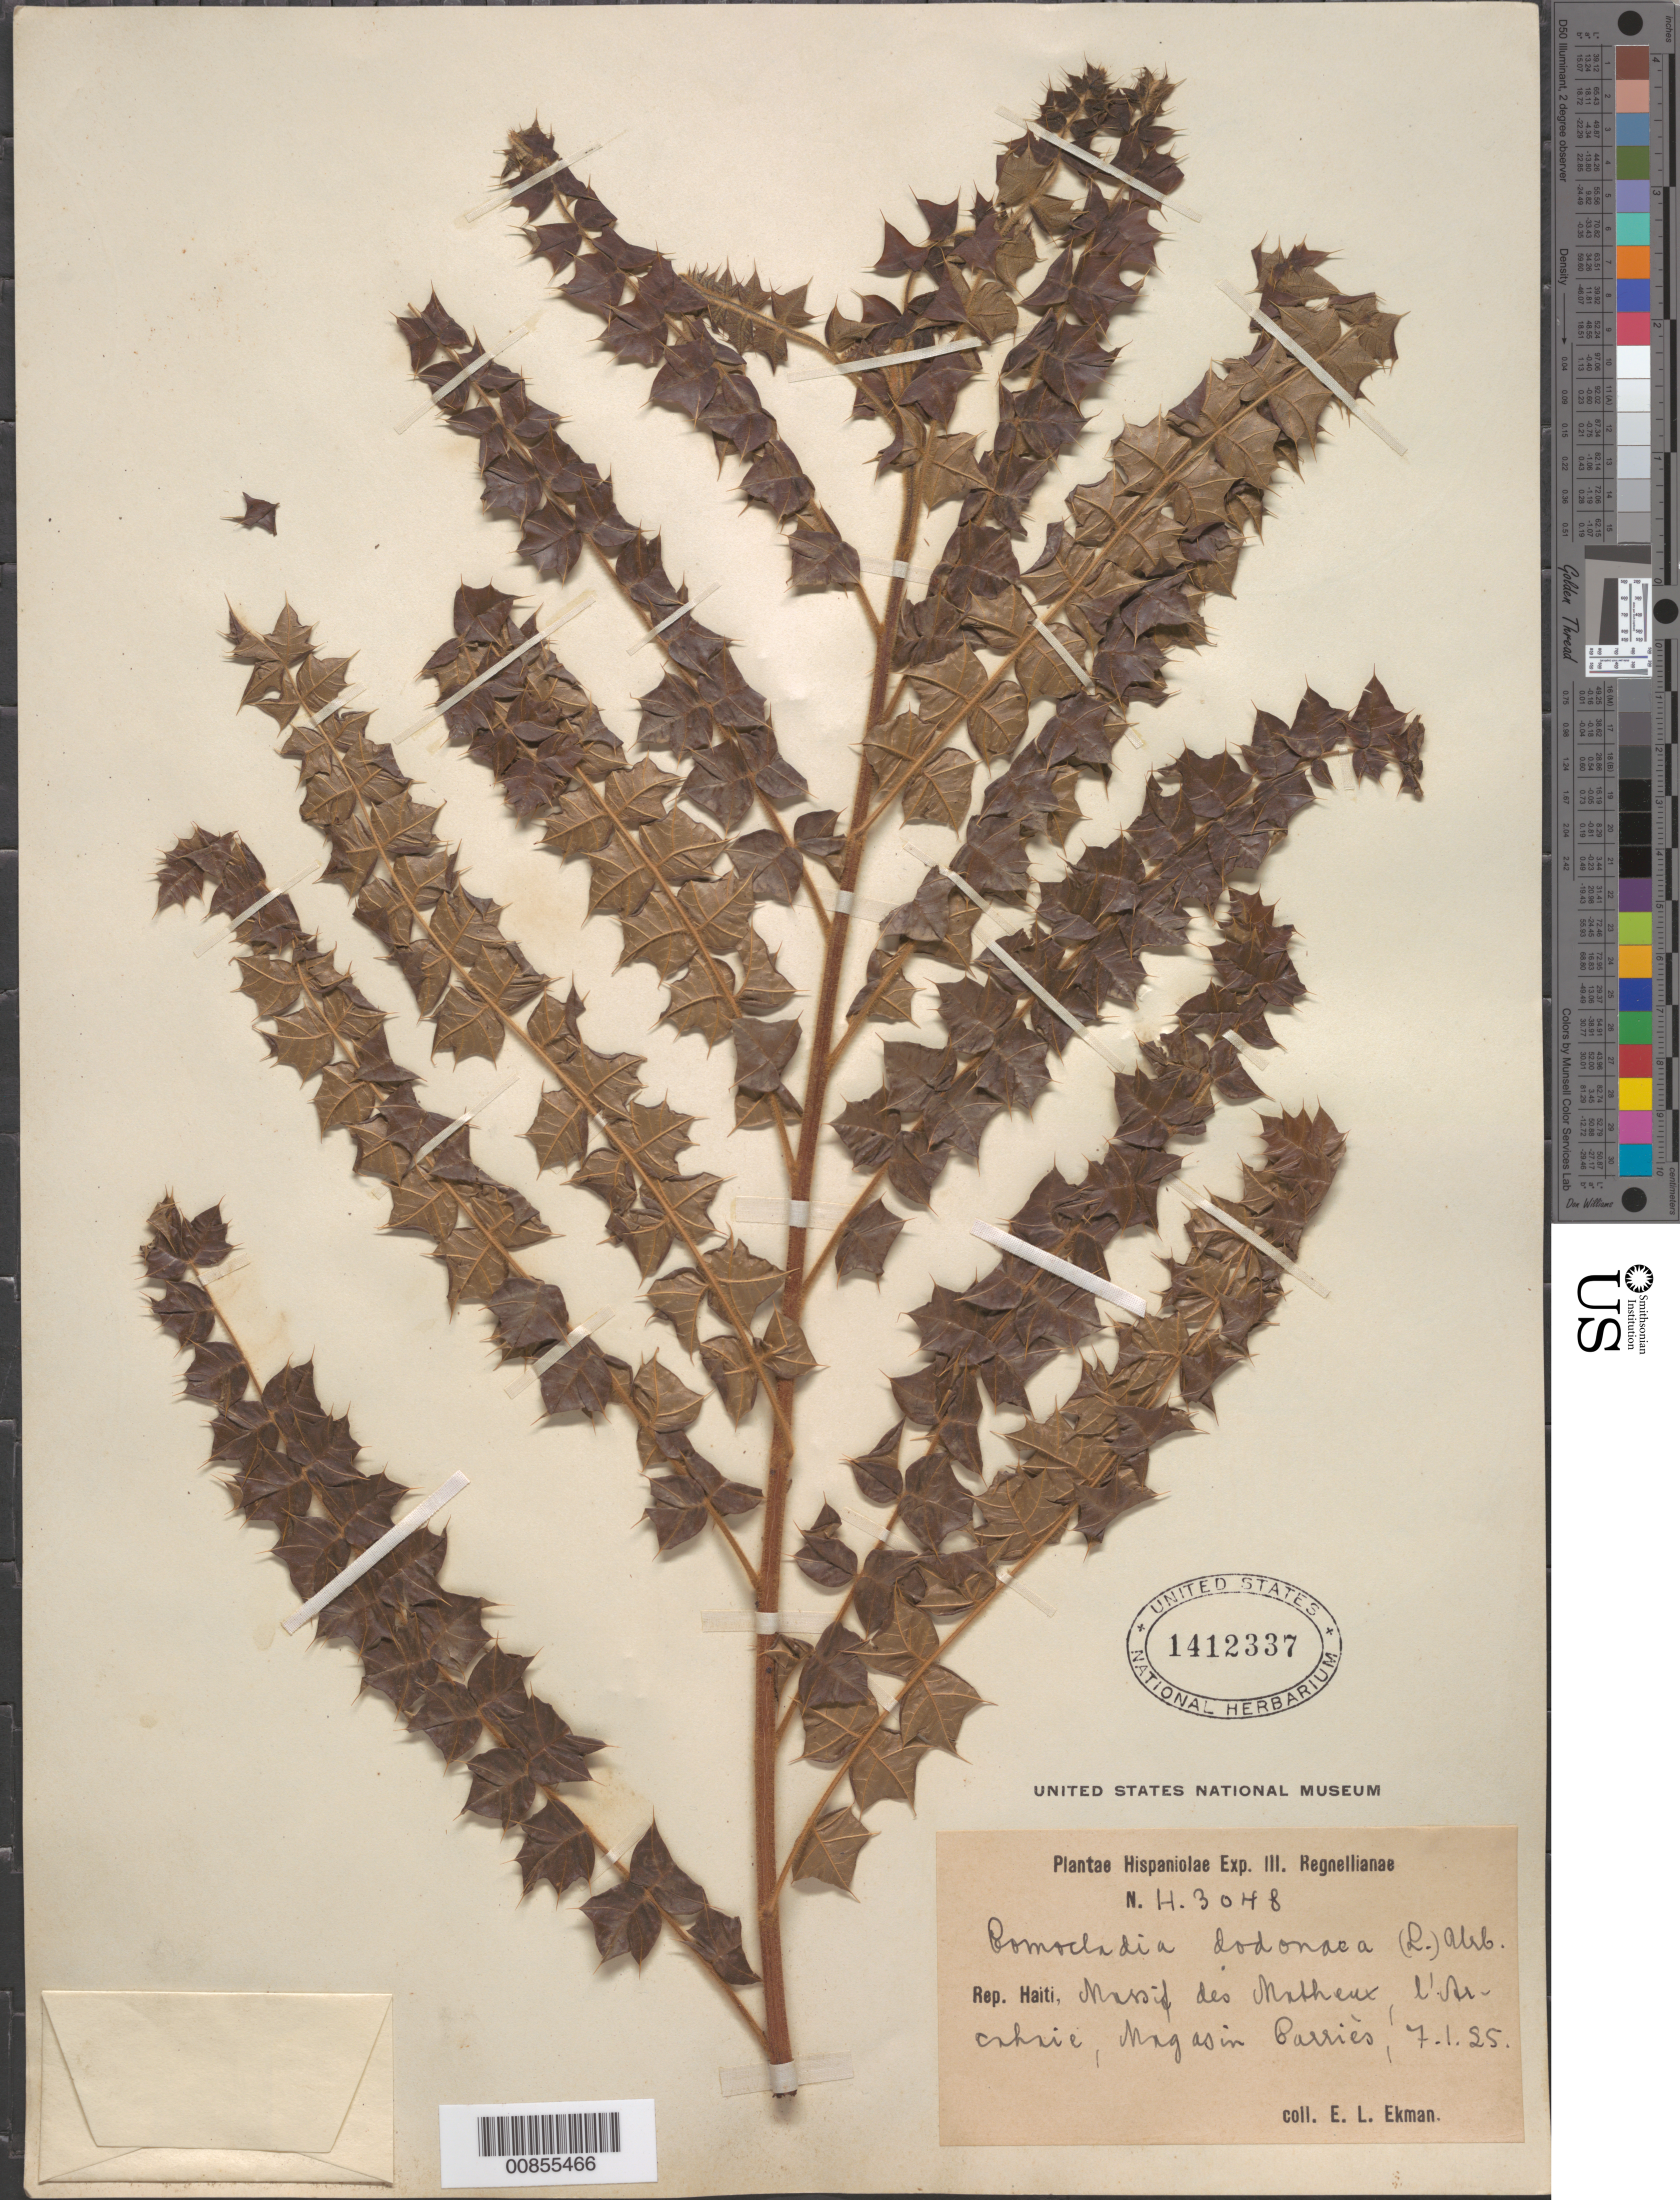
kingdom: Plantae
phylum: Tracheophyta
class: Magnoliopsida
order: Sapindales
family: Anacardiaceae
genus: Comocladia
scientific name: Comocladia dentata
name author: Jacq.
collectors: E. L. Ekman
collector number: H 3048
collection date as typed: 07 Jan 1925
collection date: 1925-01-07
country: Haiti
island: Hispaniola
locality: Massif des Matheux, l'Archaie, Magasin Carriès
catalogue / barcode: US 1412337